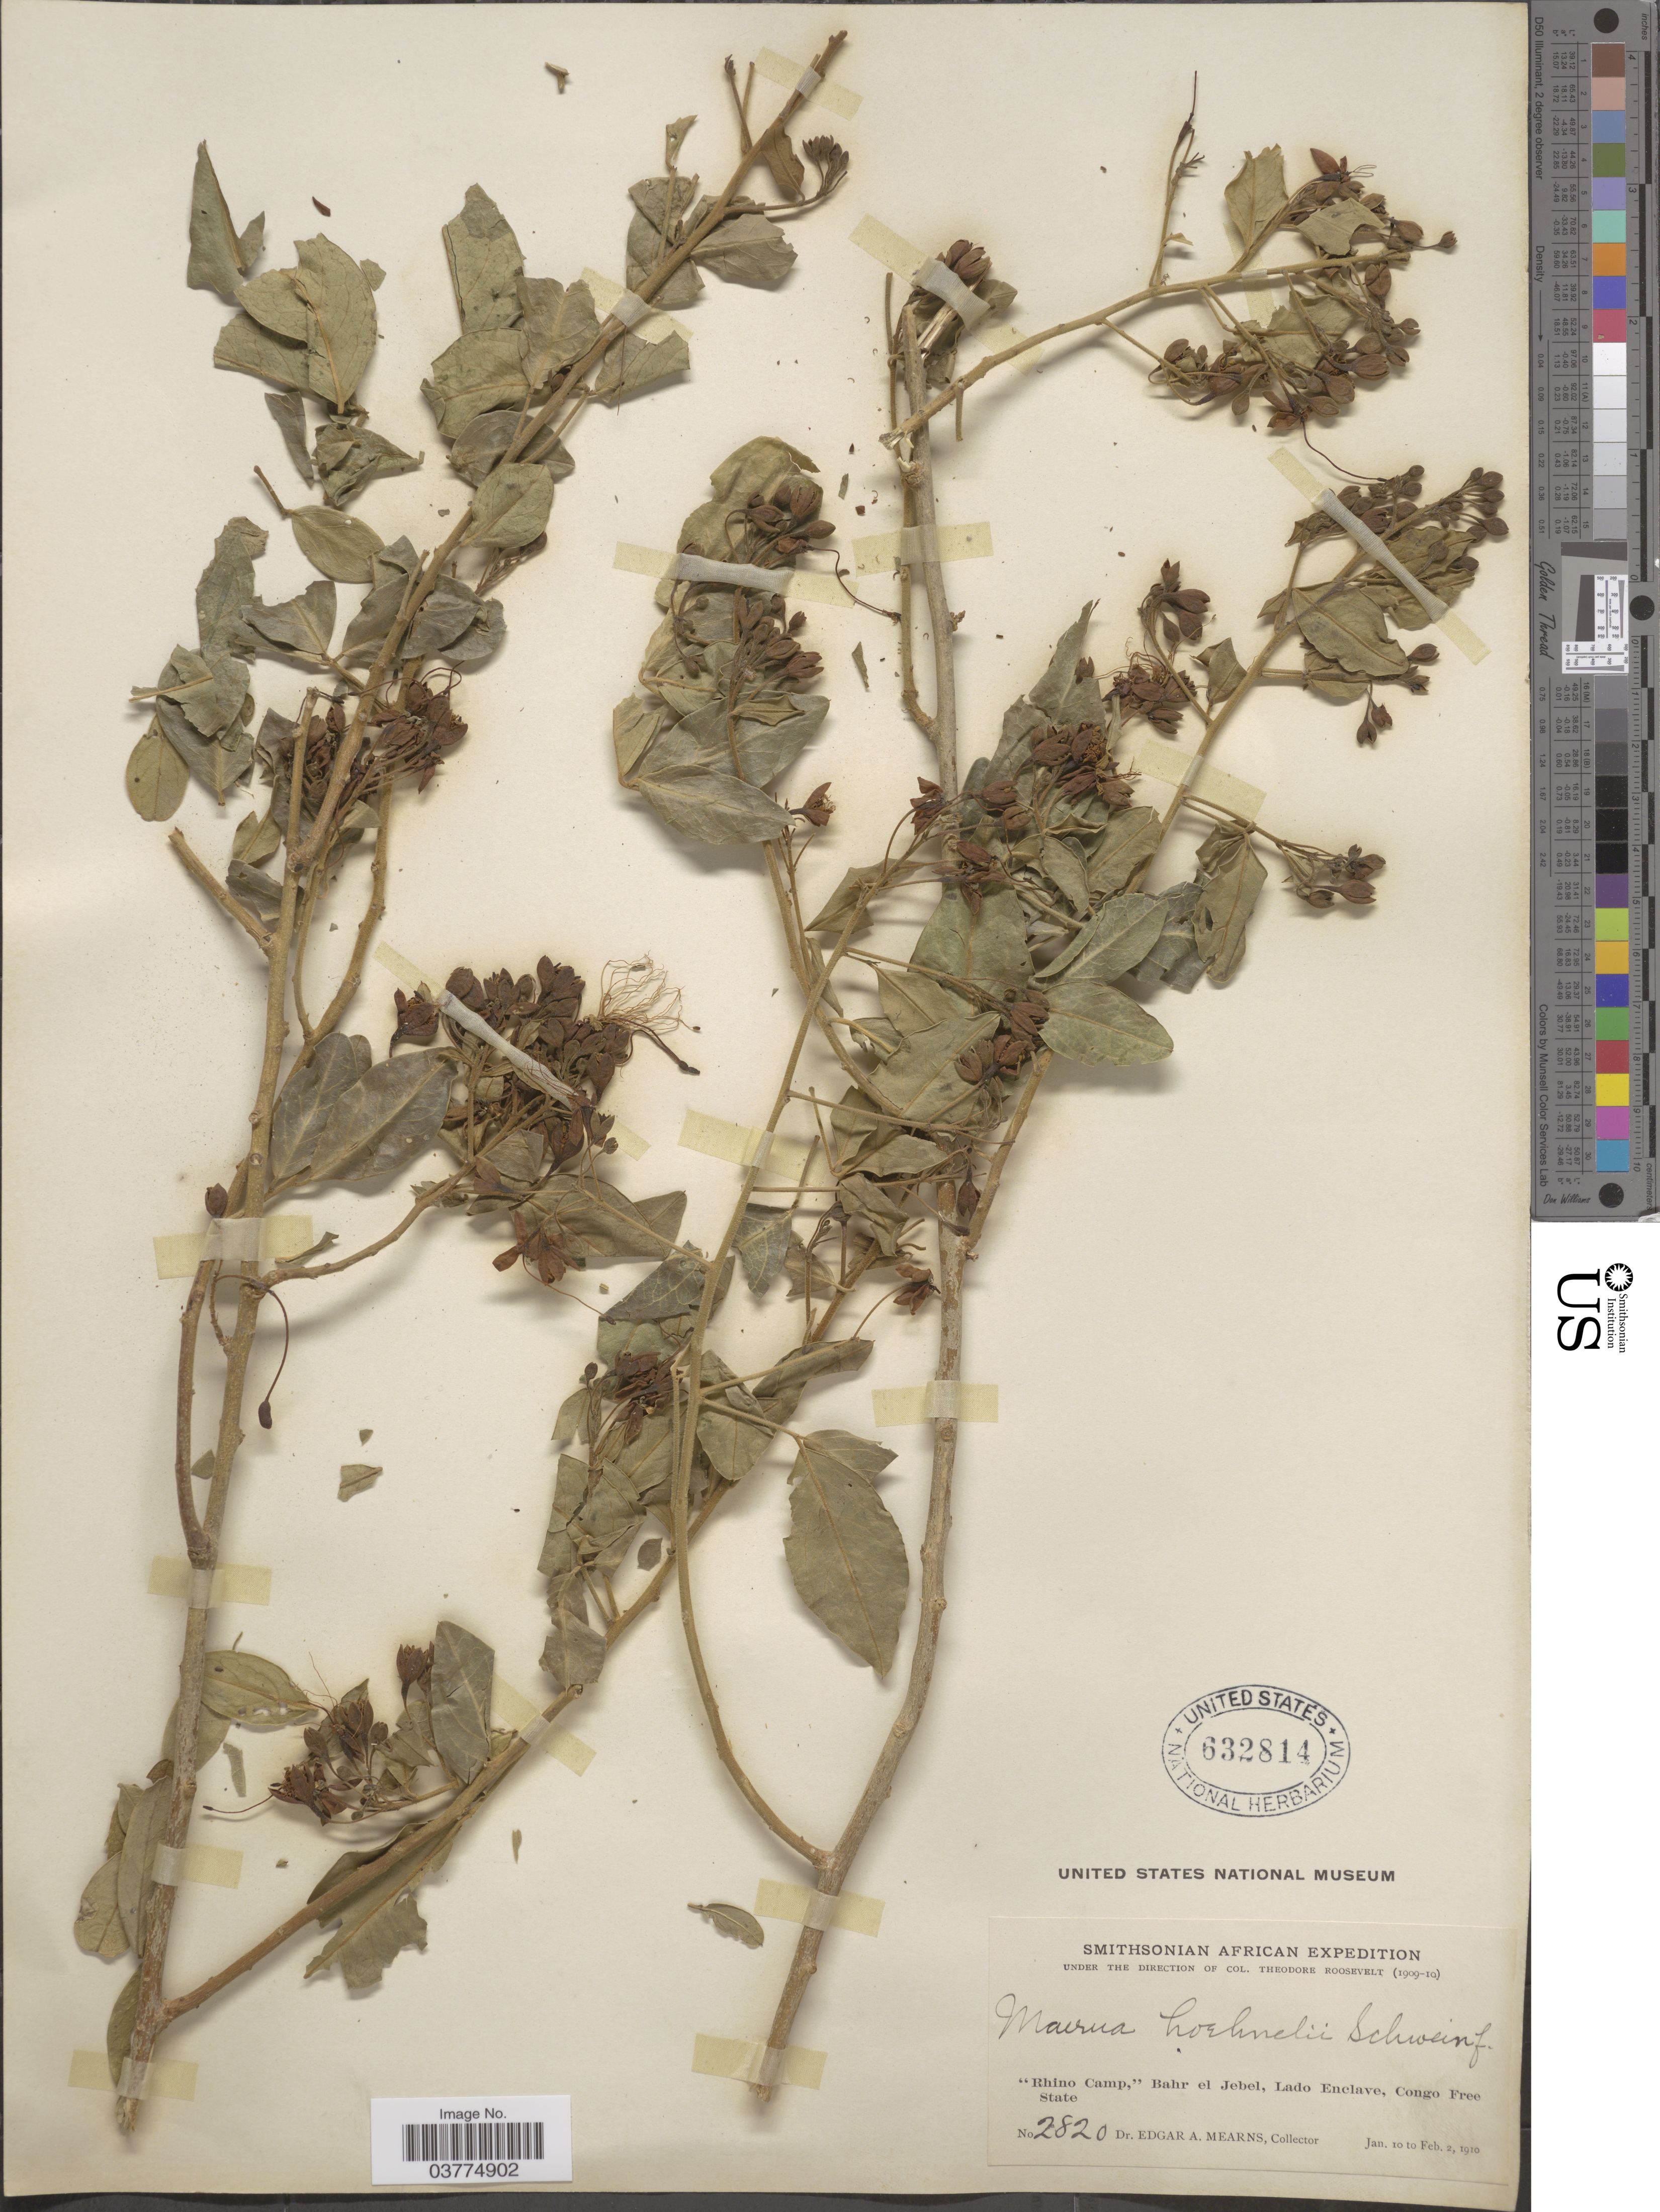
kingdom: Plantae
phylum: Tracheophyta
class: Magnoliopsida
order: Brassicales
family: Capparaceae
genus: Maerua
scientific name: Maerua hoehnelii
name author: Schweinf.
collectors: E. A. Mearns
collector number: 2820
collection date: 1910-01-10/1910-02-02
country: Congo, Democratic Republic of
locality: Rhino Camp,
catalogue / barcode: US 632814